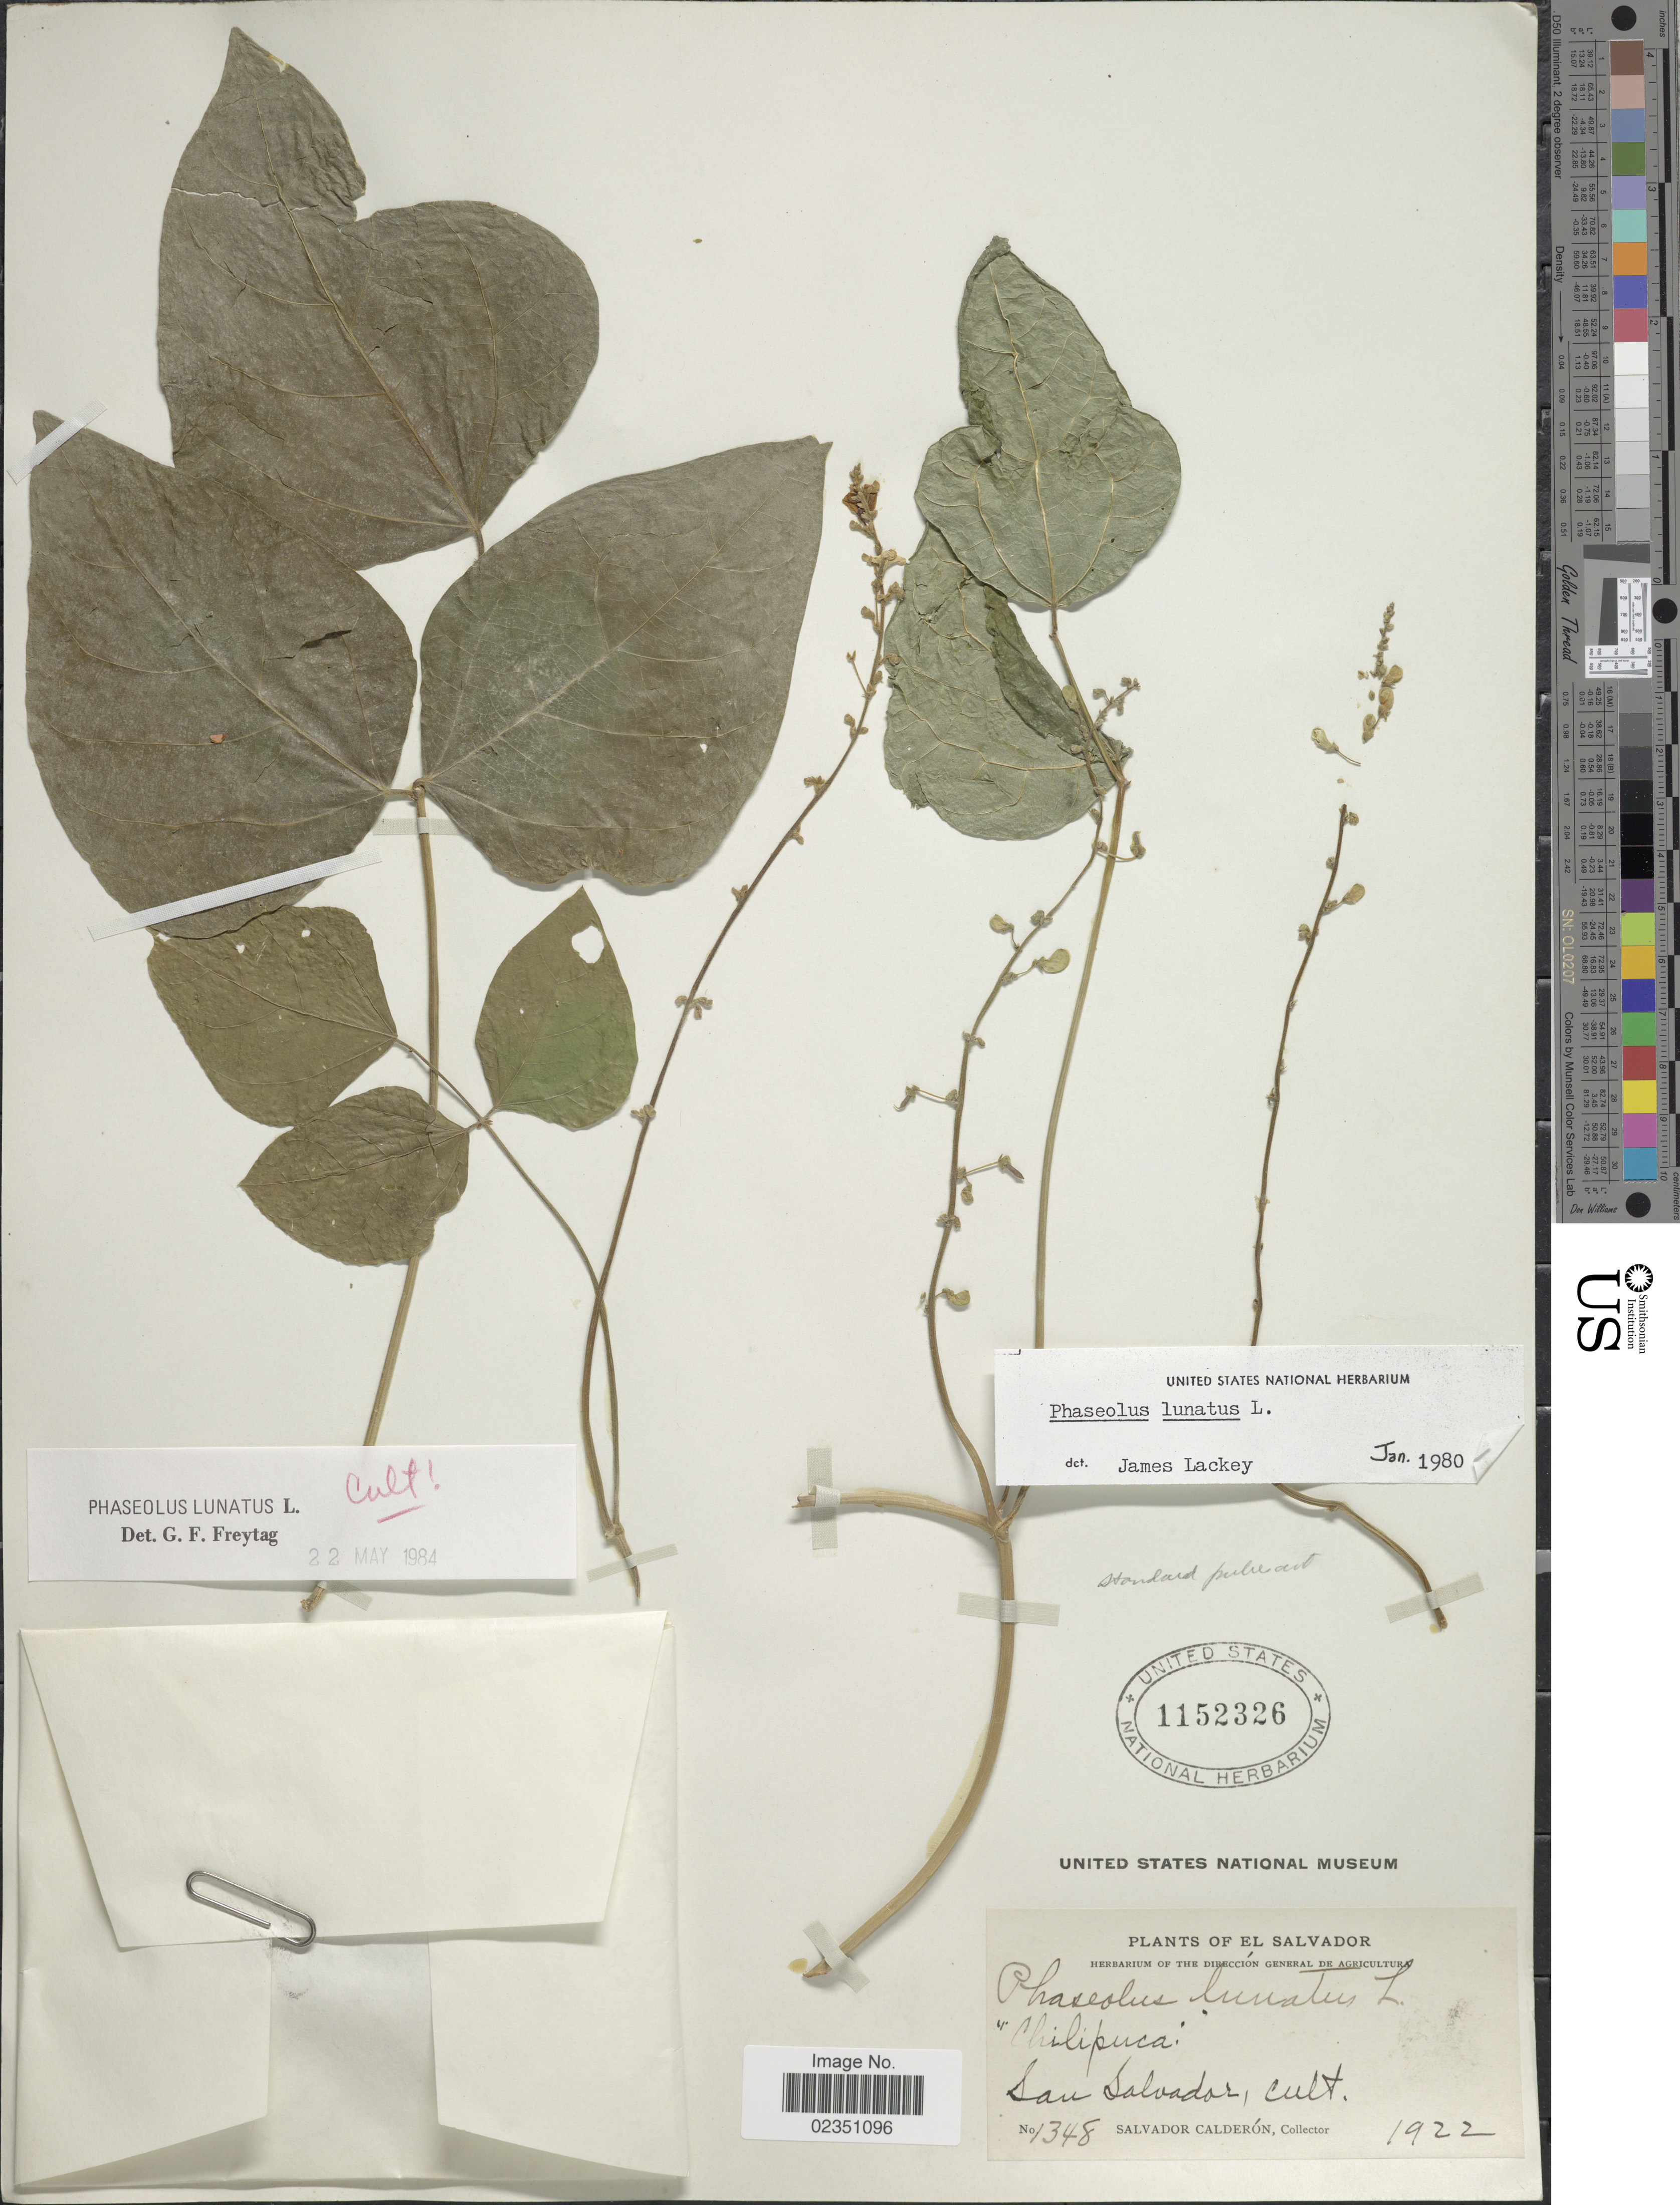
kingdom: Plantae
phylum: Tracheophyta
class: Magnoliopsida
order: Fabales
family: Fabaceae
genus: Phaseolus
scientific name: Phaseolus lunatus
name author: L.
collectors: S. Calderón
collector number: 1348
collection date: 1922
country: El Salvador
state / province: San Salvador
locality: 'Chilipuca'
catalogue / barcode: US 1152326